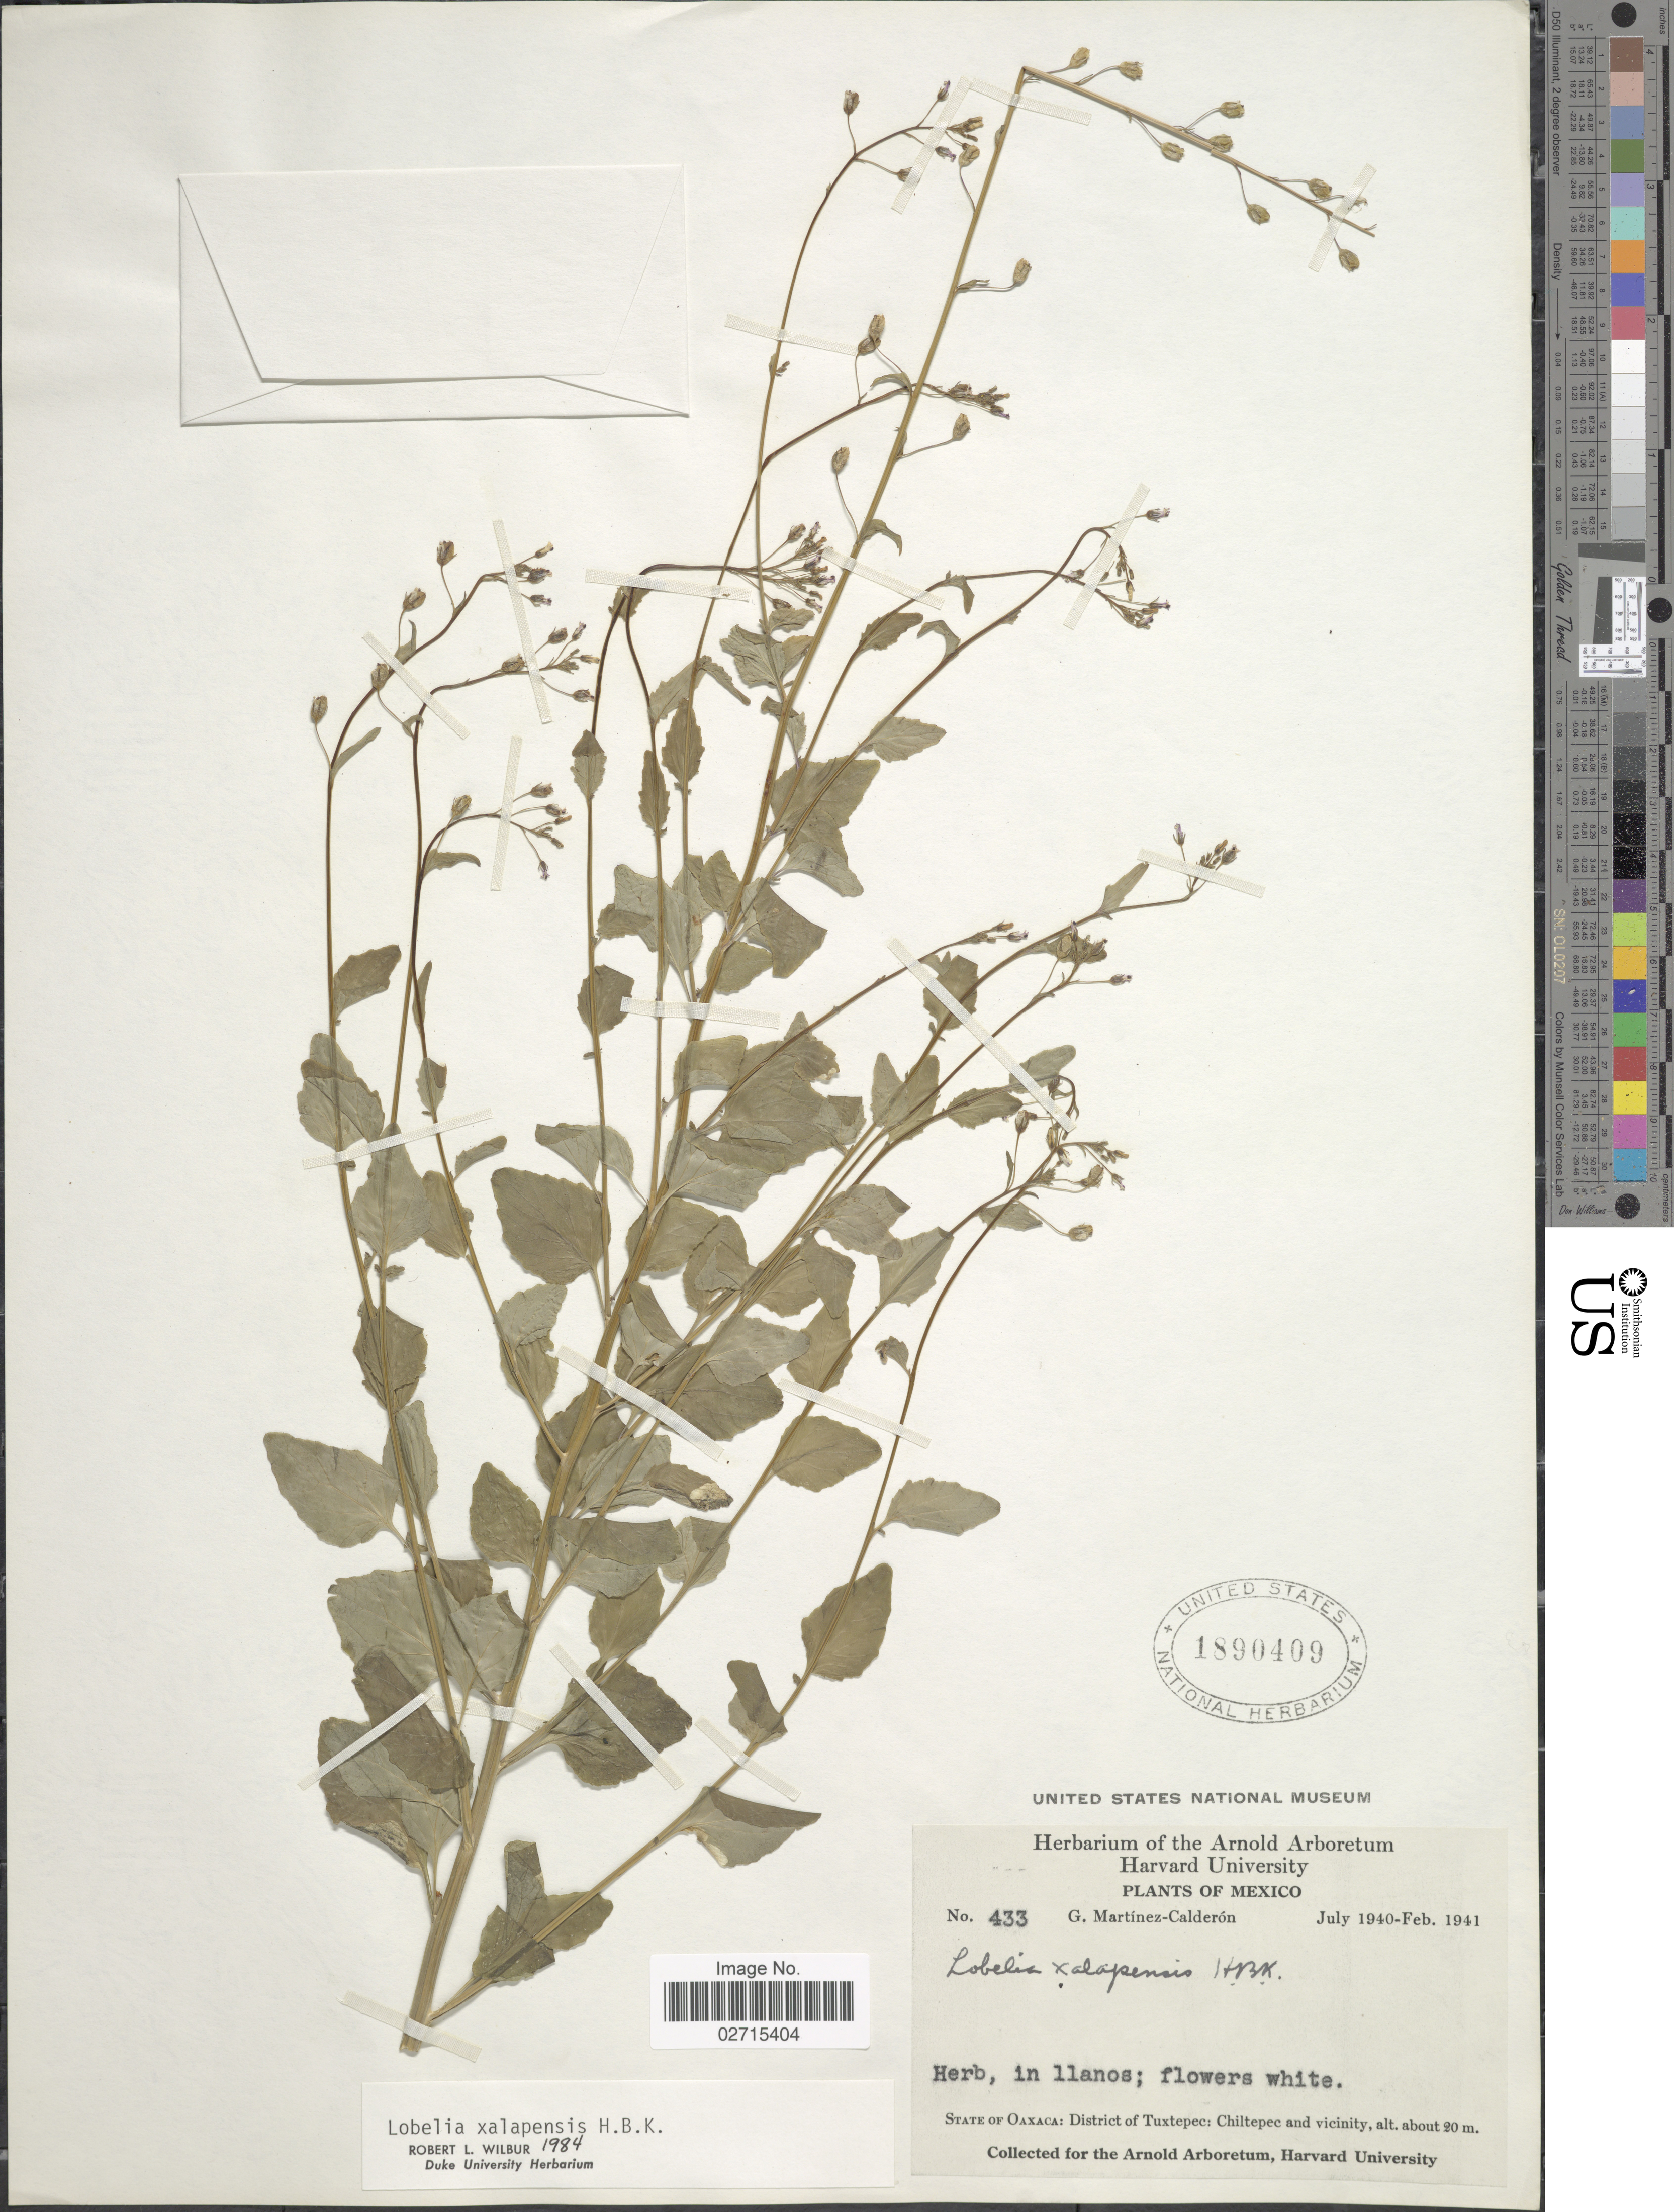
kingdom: Plantae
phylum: Tracheophyta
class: Magnoliopsida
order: Asterales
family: Campanulaceae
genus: Lobelia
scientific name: Lobelia xalapensis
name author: Kunth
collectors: G. Martinez-C.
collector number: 433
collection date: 1940-07/1941-02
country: Mexico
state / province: Oaxaca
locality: District of Tuxtepec: Chiltepec and vicinity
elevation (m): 20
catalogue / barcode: US 1890409